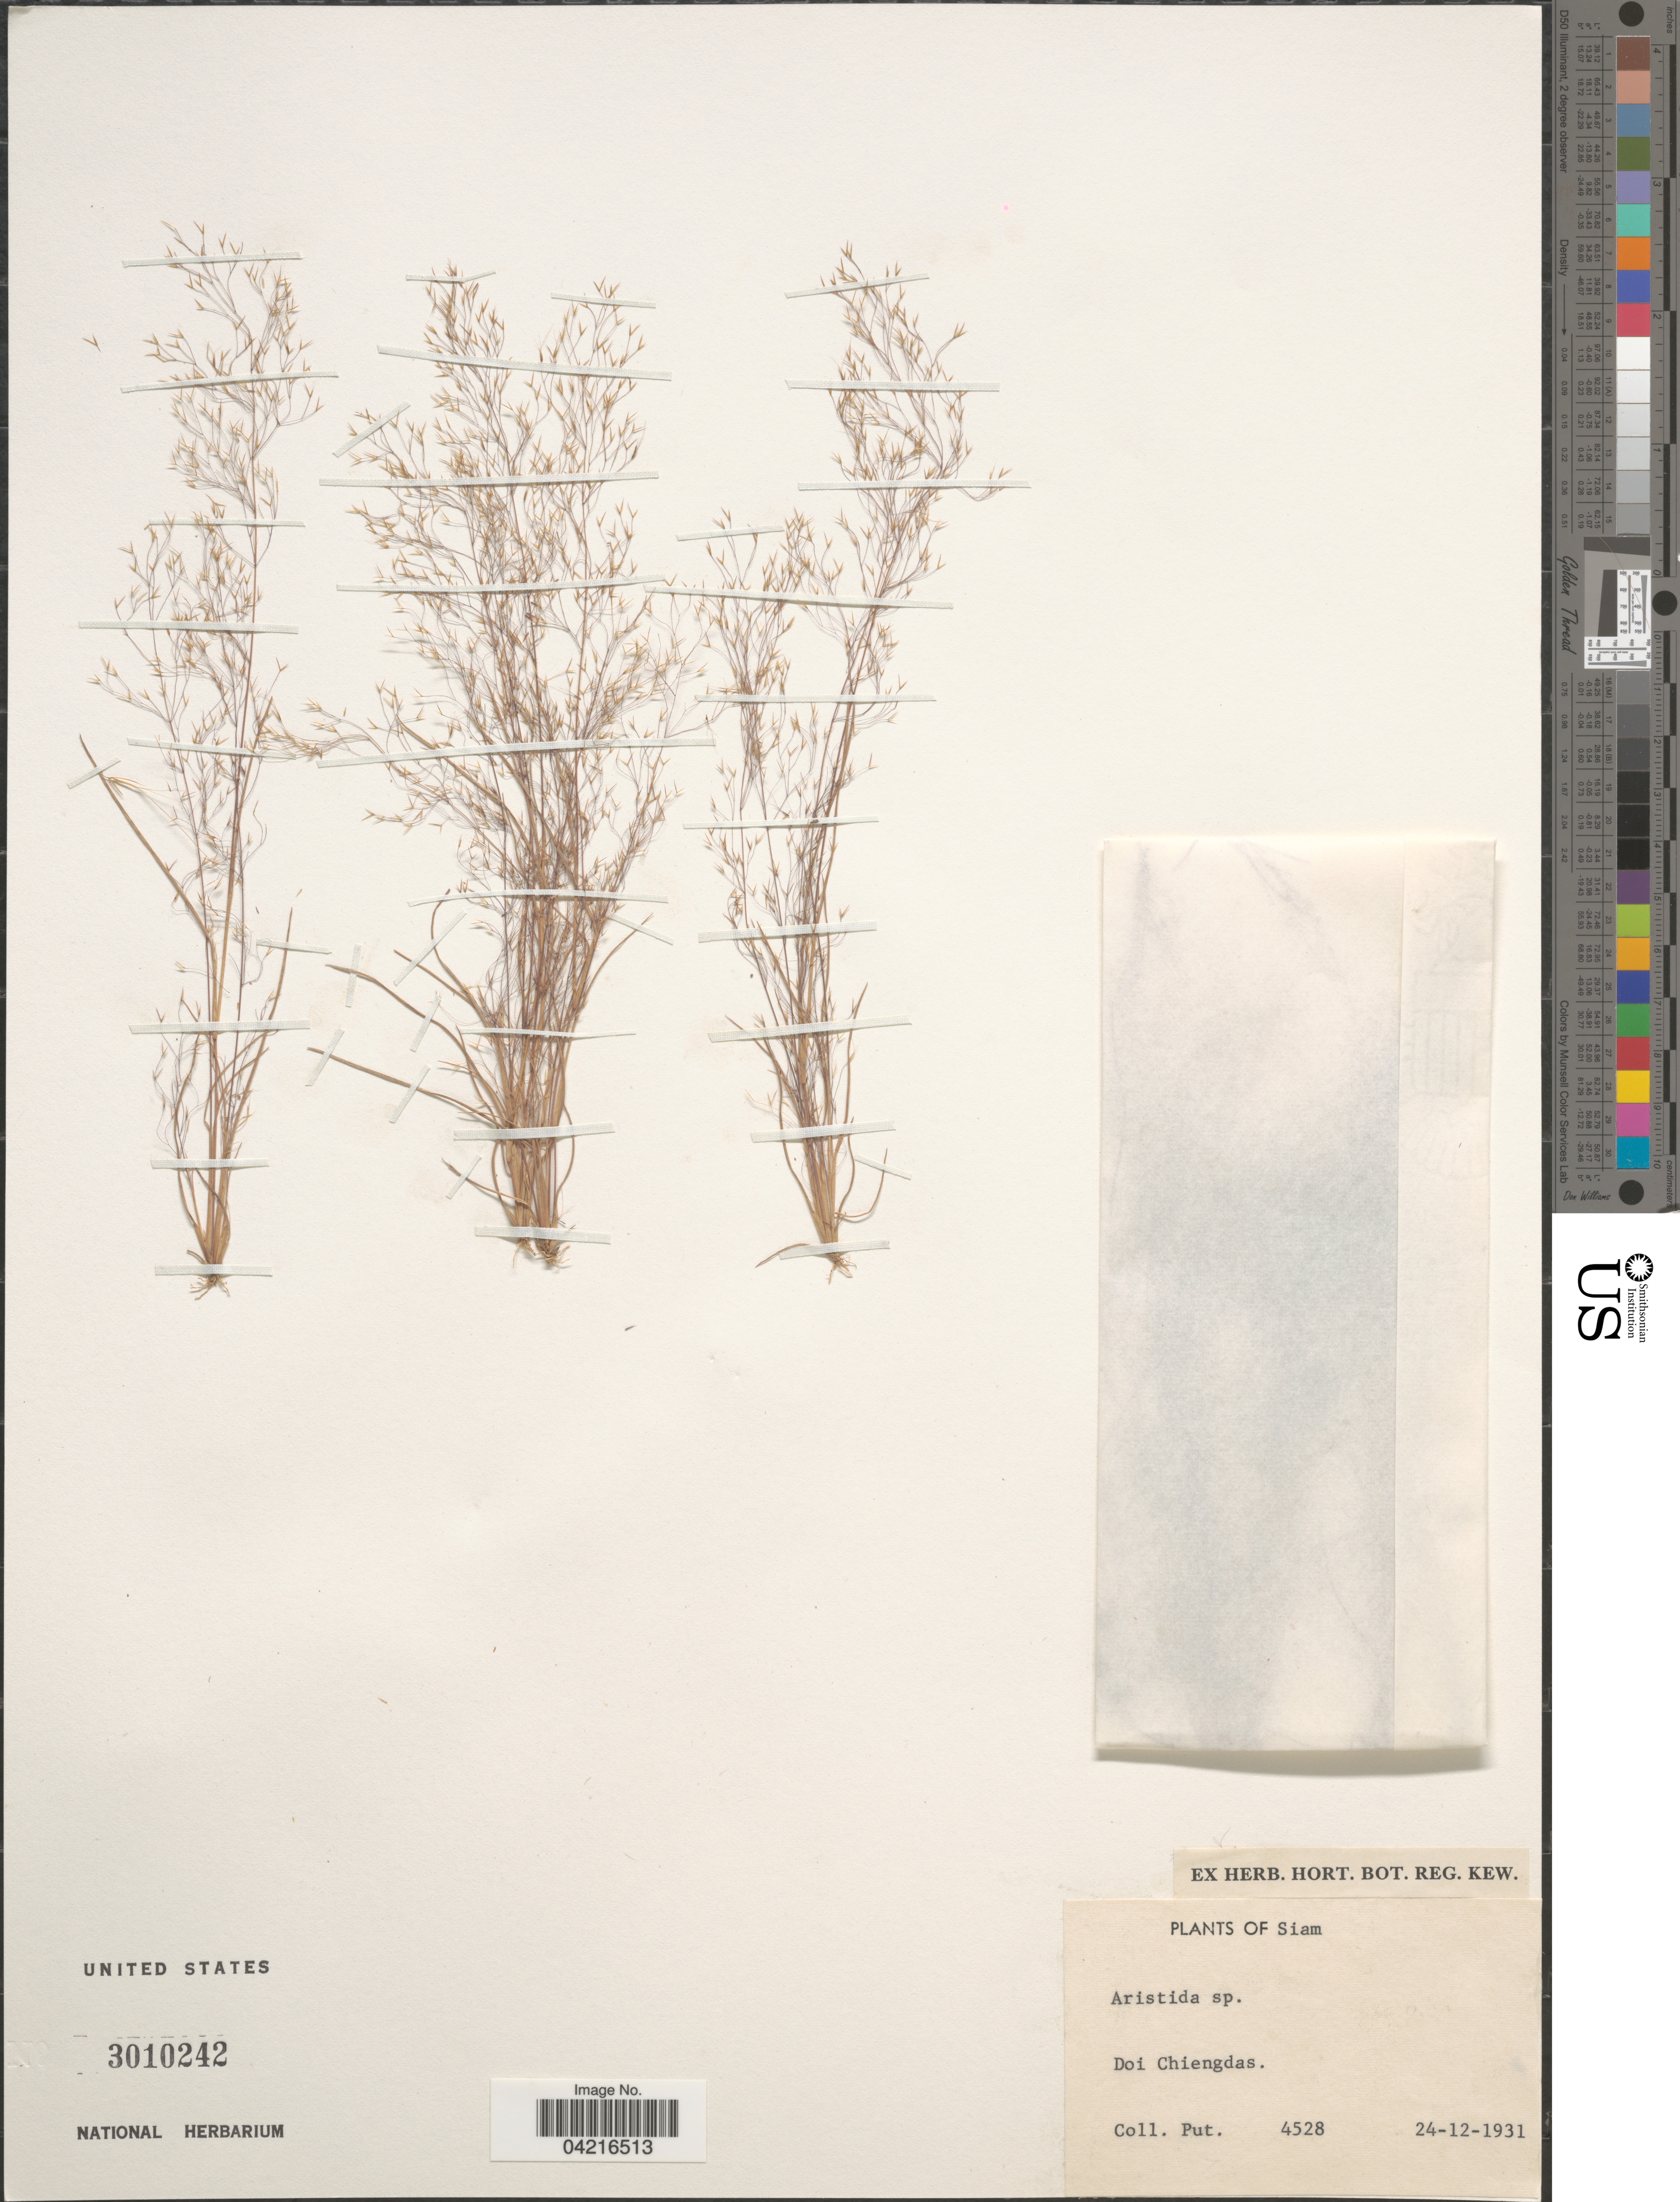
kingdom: Plantae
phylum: Tracheophyta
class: Liliopsida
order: Poales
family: Poaceae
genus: Aristida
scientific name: Aristida sp.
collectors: -. Put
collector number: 4528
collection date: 1931-12-24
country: Thailand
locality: Siam. Doi Chiengdas.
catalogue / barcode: US 3010242